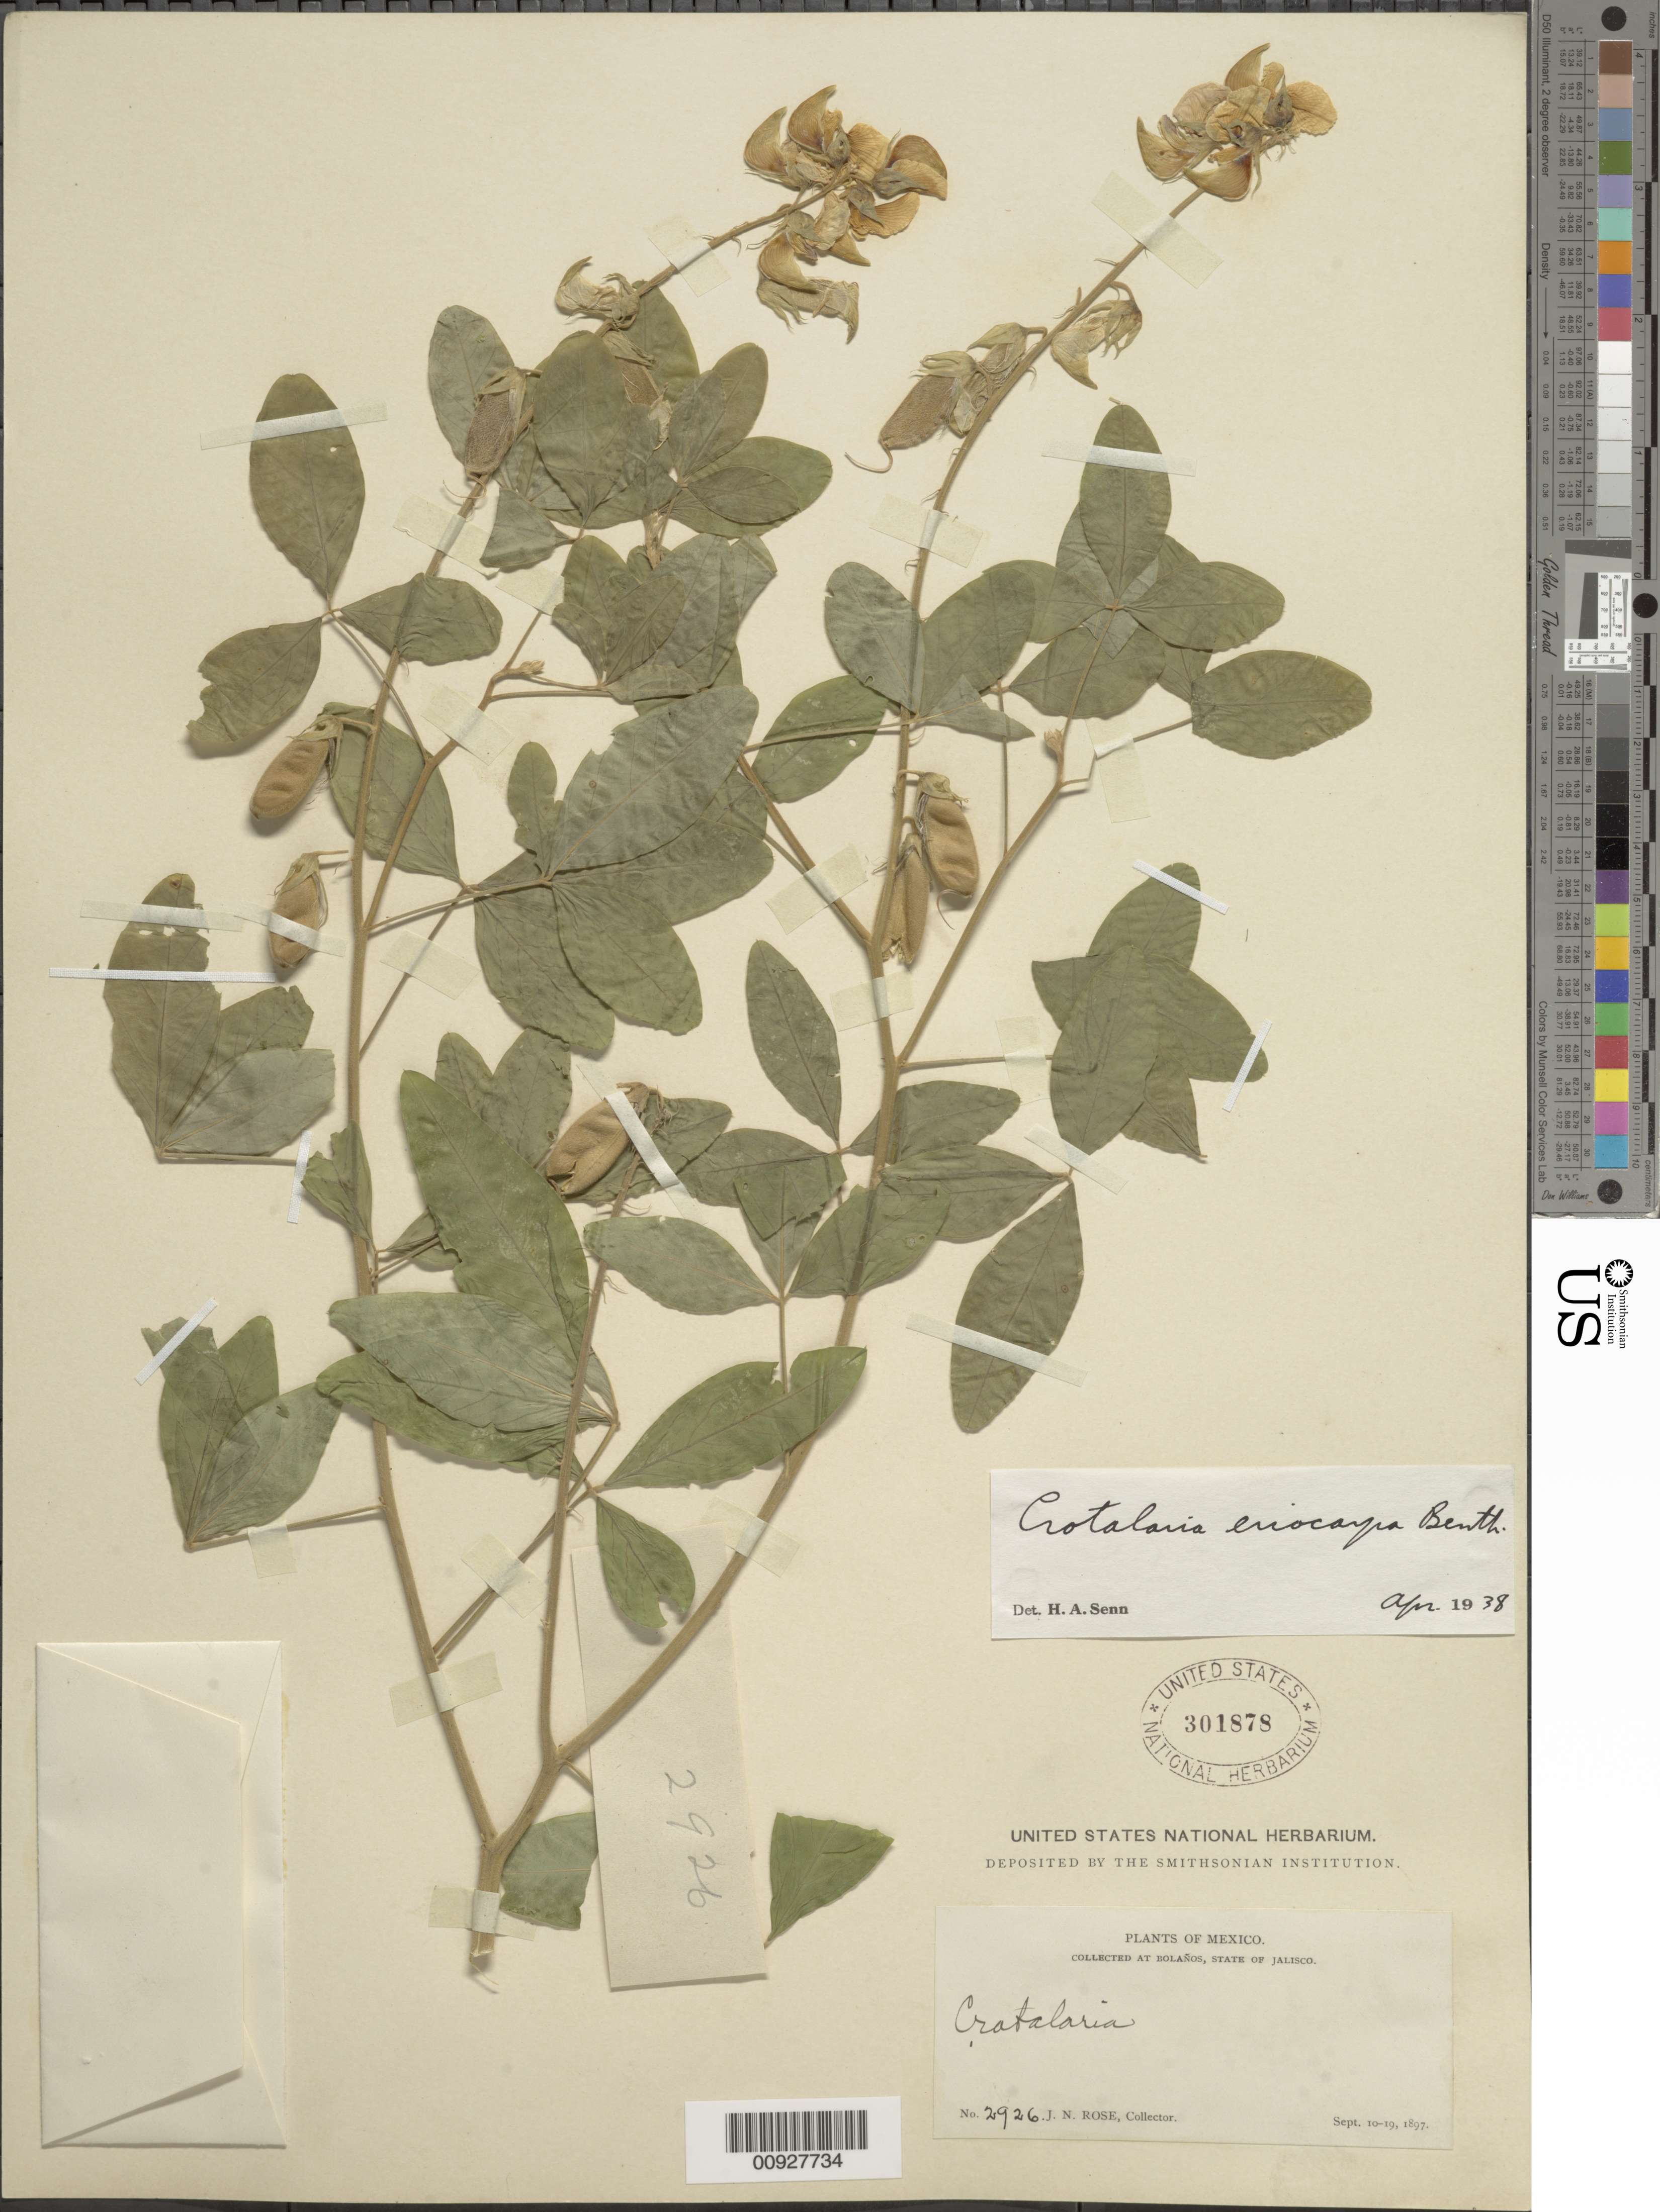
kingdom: Plantae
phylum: Tracheophyta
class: Magnoliopsida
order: Fabales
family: Fabaceae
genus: Crotalaria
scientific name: Crotalaria eriocarpa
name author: Benth.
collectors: J. N. Rose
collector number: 2926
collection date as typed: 10 Sep 1897 to 19 Sep 1897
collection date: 1897-09-10/1897-09-19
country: Mexico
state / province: Jalisco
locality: Bolaños, State of Jalisco.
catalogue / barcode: US 301878